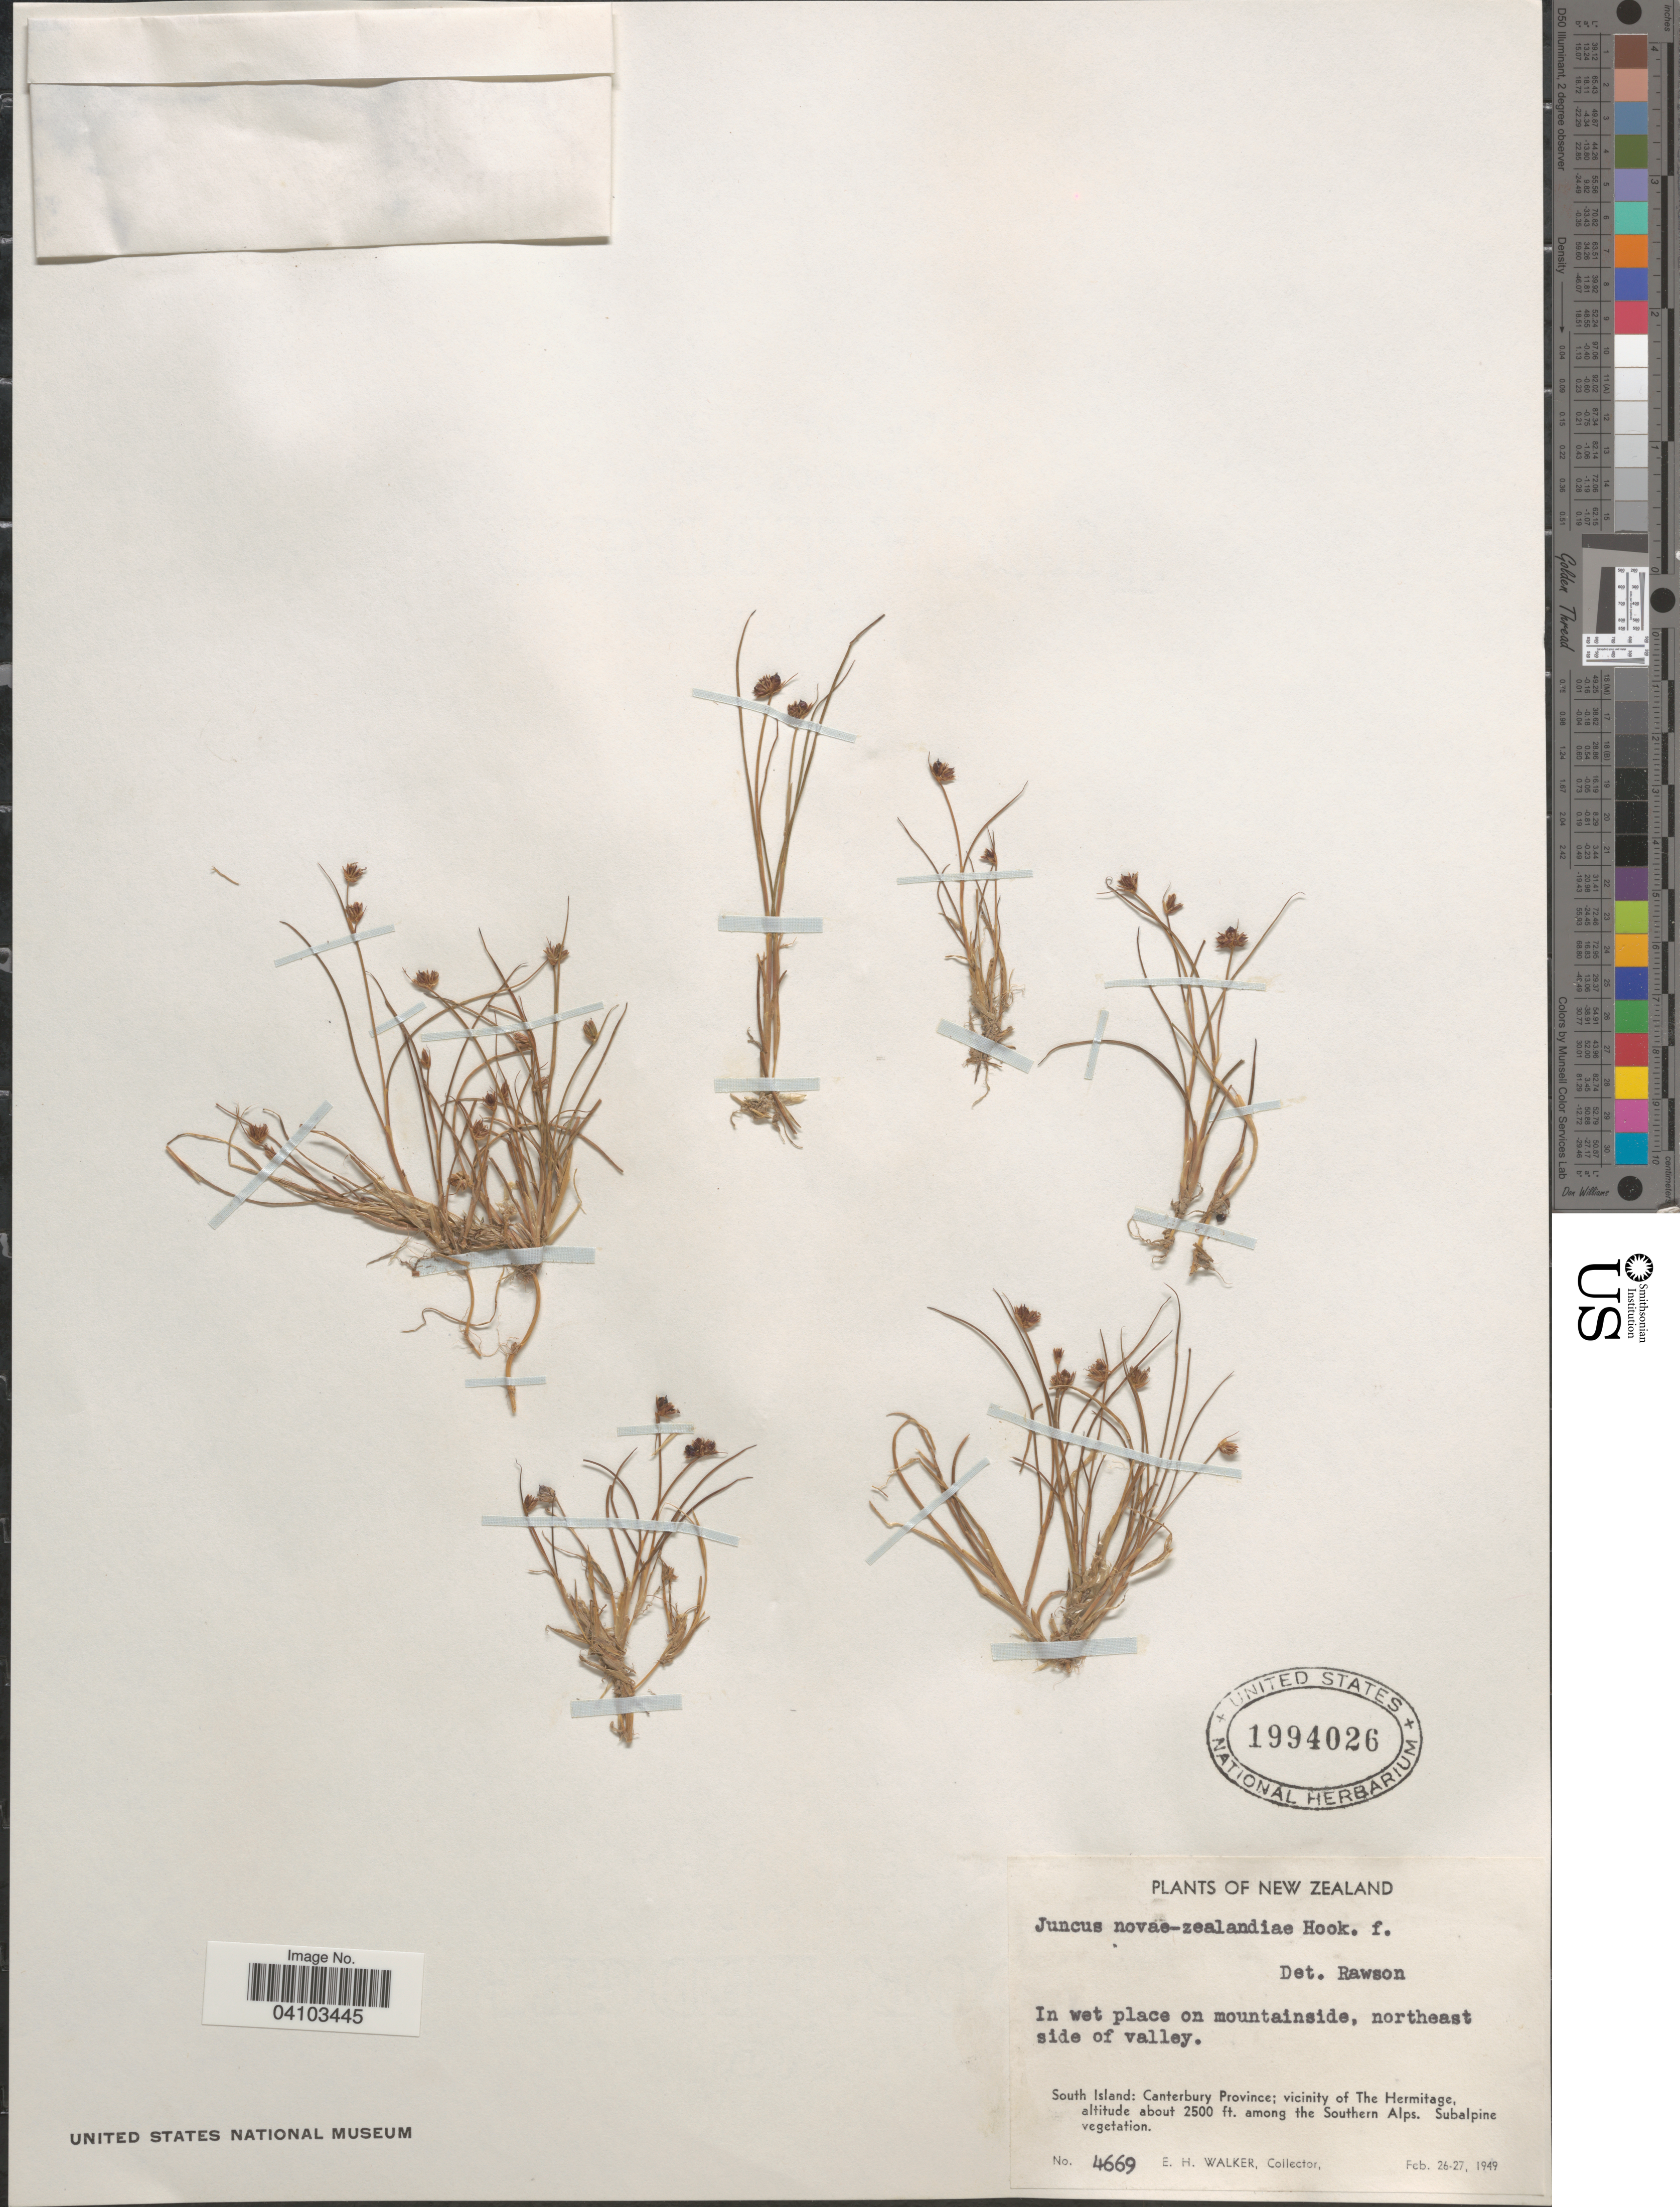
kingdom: Plantae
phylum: Tracheophyta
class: Liliopsida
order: Poales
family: Juncaceae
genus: Juncus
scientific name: Juncus novae-zelandiae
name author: Hook. f.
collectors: E. H. Walker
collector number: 4669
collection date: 1949-02-26/1949-02-27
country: New Zealand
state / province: Canterbury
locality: On mountainside, northeast side of valley. South Island: vicinity of The Hermitage, among the Southern Alps.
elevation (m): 762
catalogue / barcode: US 1994026